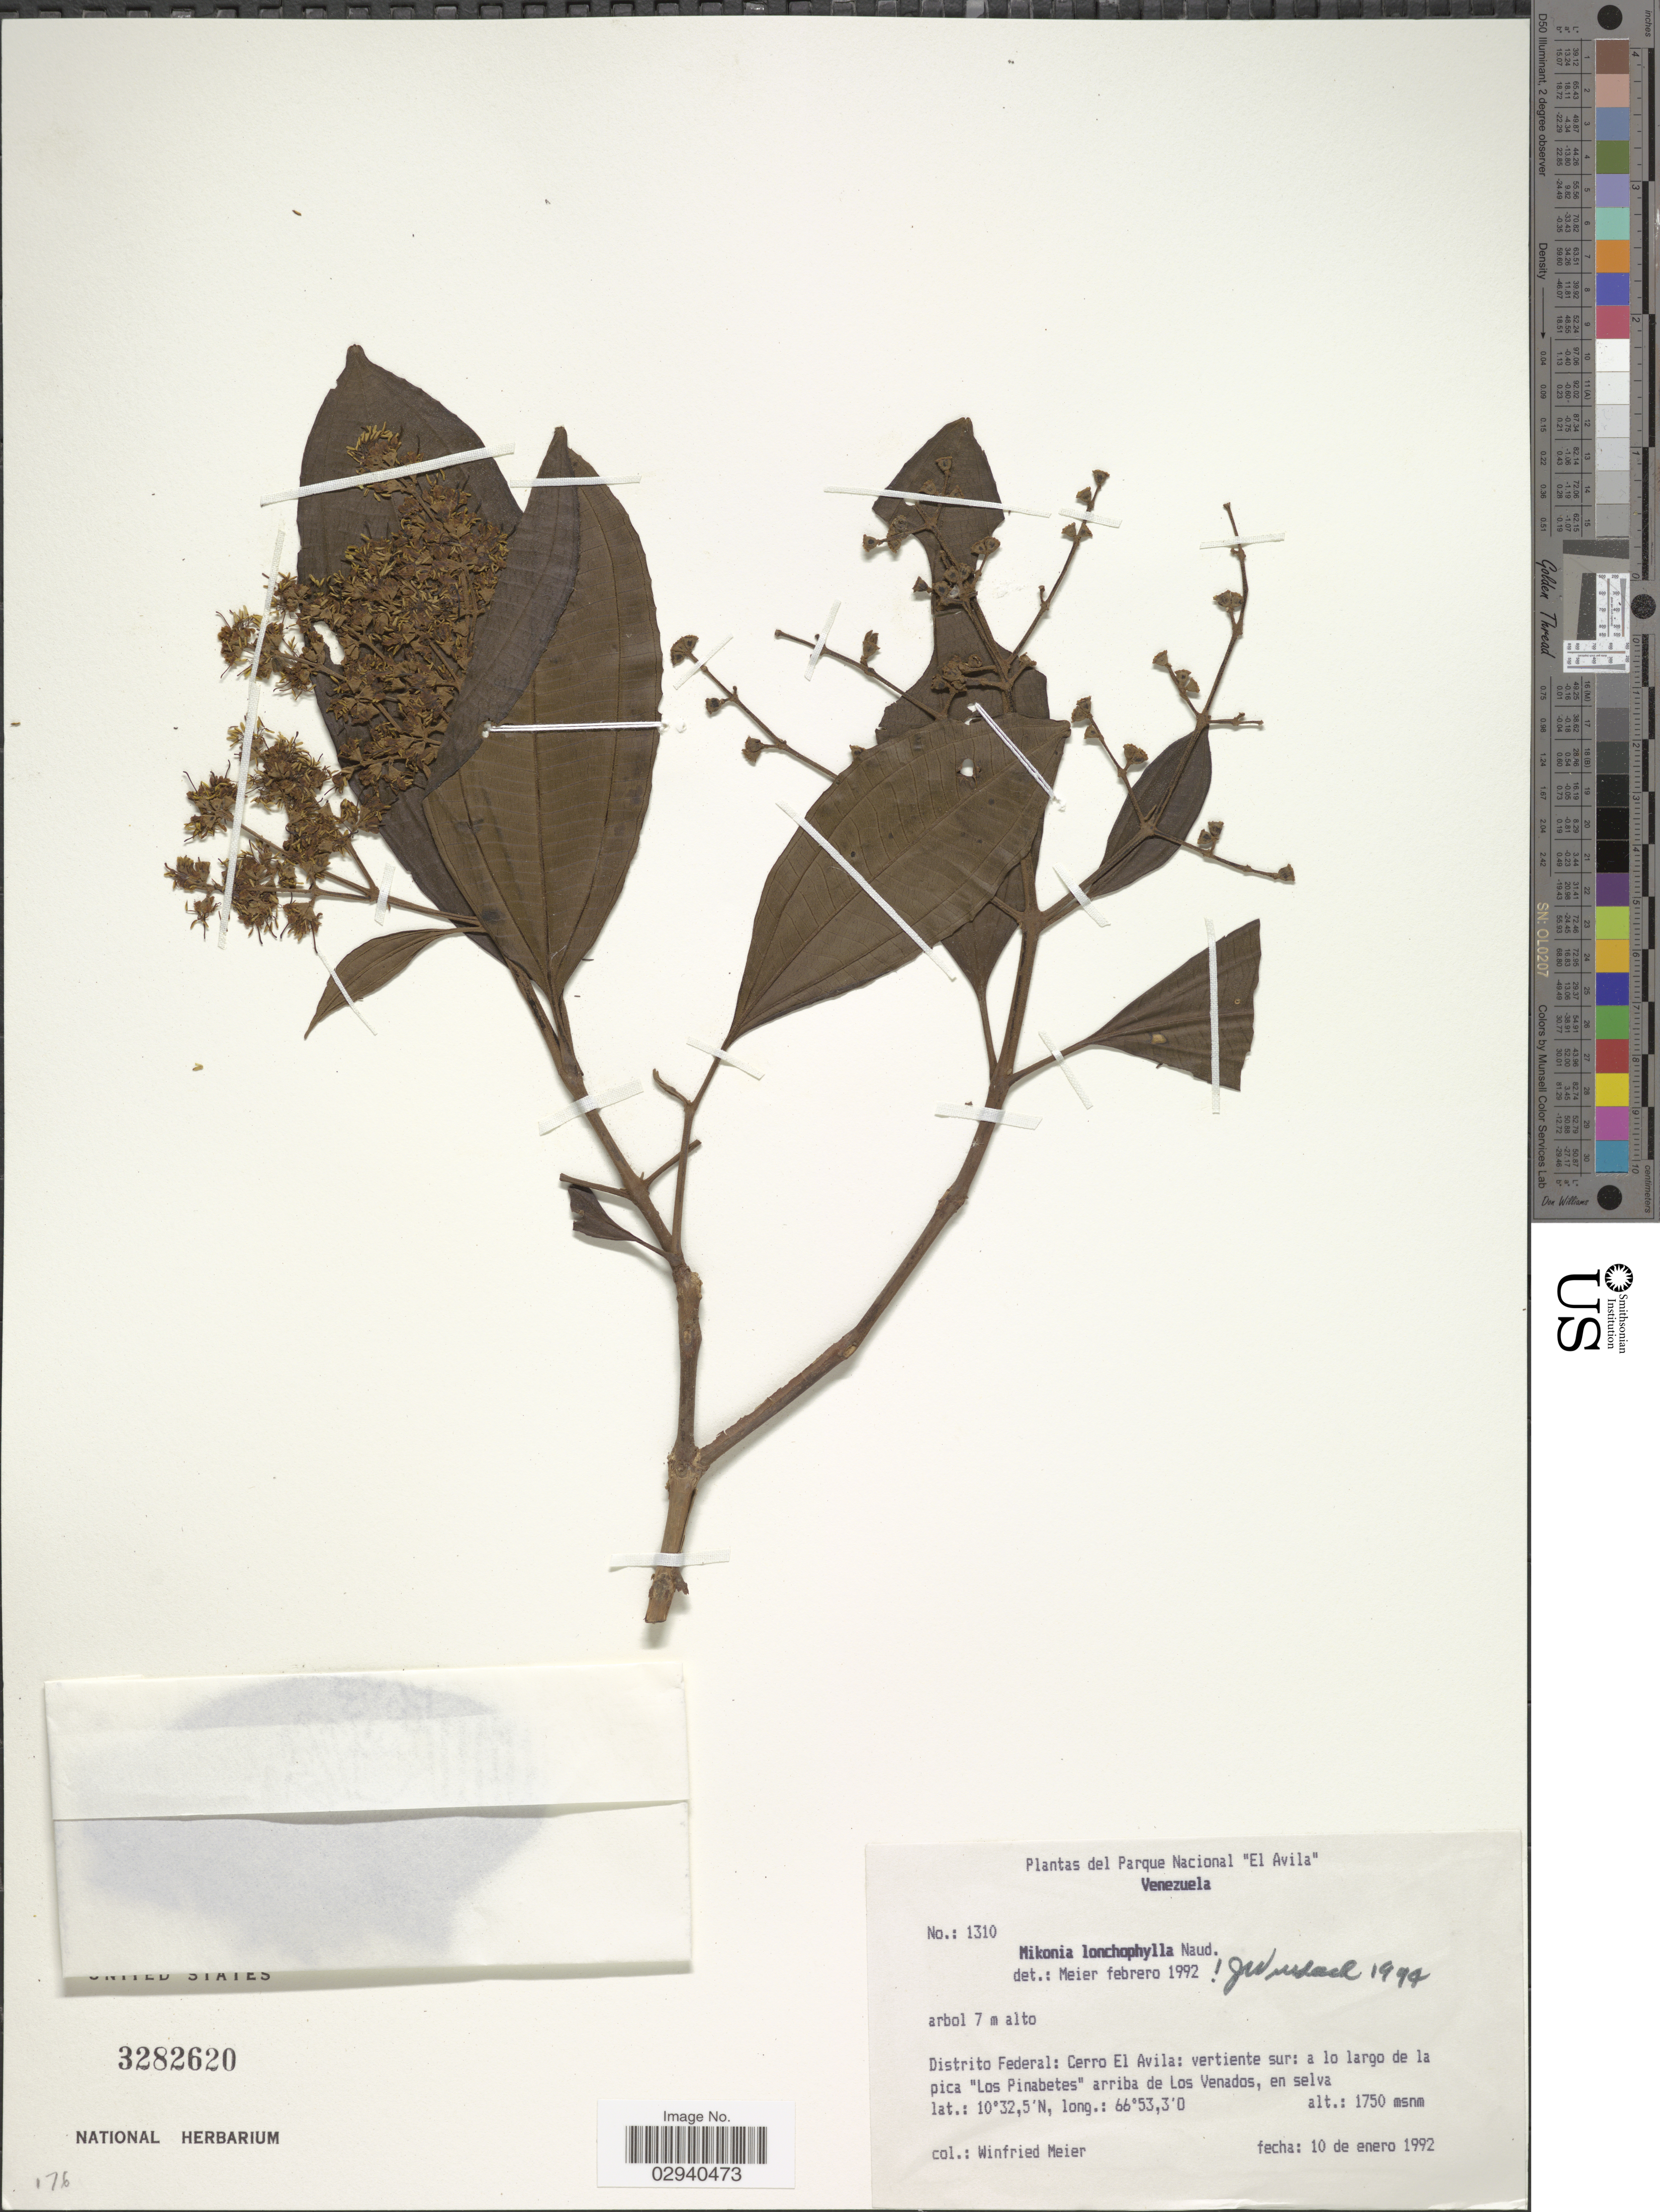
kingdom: Plantae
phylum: Tracheophyta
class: Magnoliopsida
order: Myrtales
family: Melastomataceae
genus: Miconia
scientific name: Miconia lonchophylla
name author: Naudin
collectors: W. Meier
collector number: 1310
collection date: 1992-01-10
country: Venezuela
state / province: Miranda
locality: Distrito Federal: Cerro El Avila: vertiente sur: a lo largo de la pica "Los Pinabetes" arriba de Los Venados.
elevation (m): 1750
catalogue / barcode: US 3282620